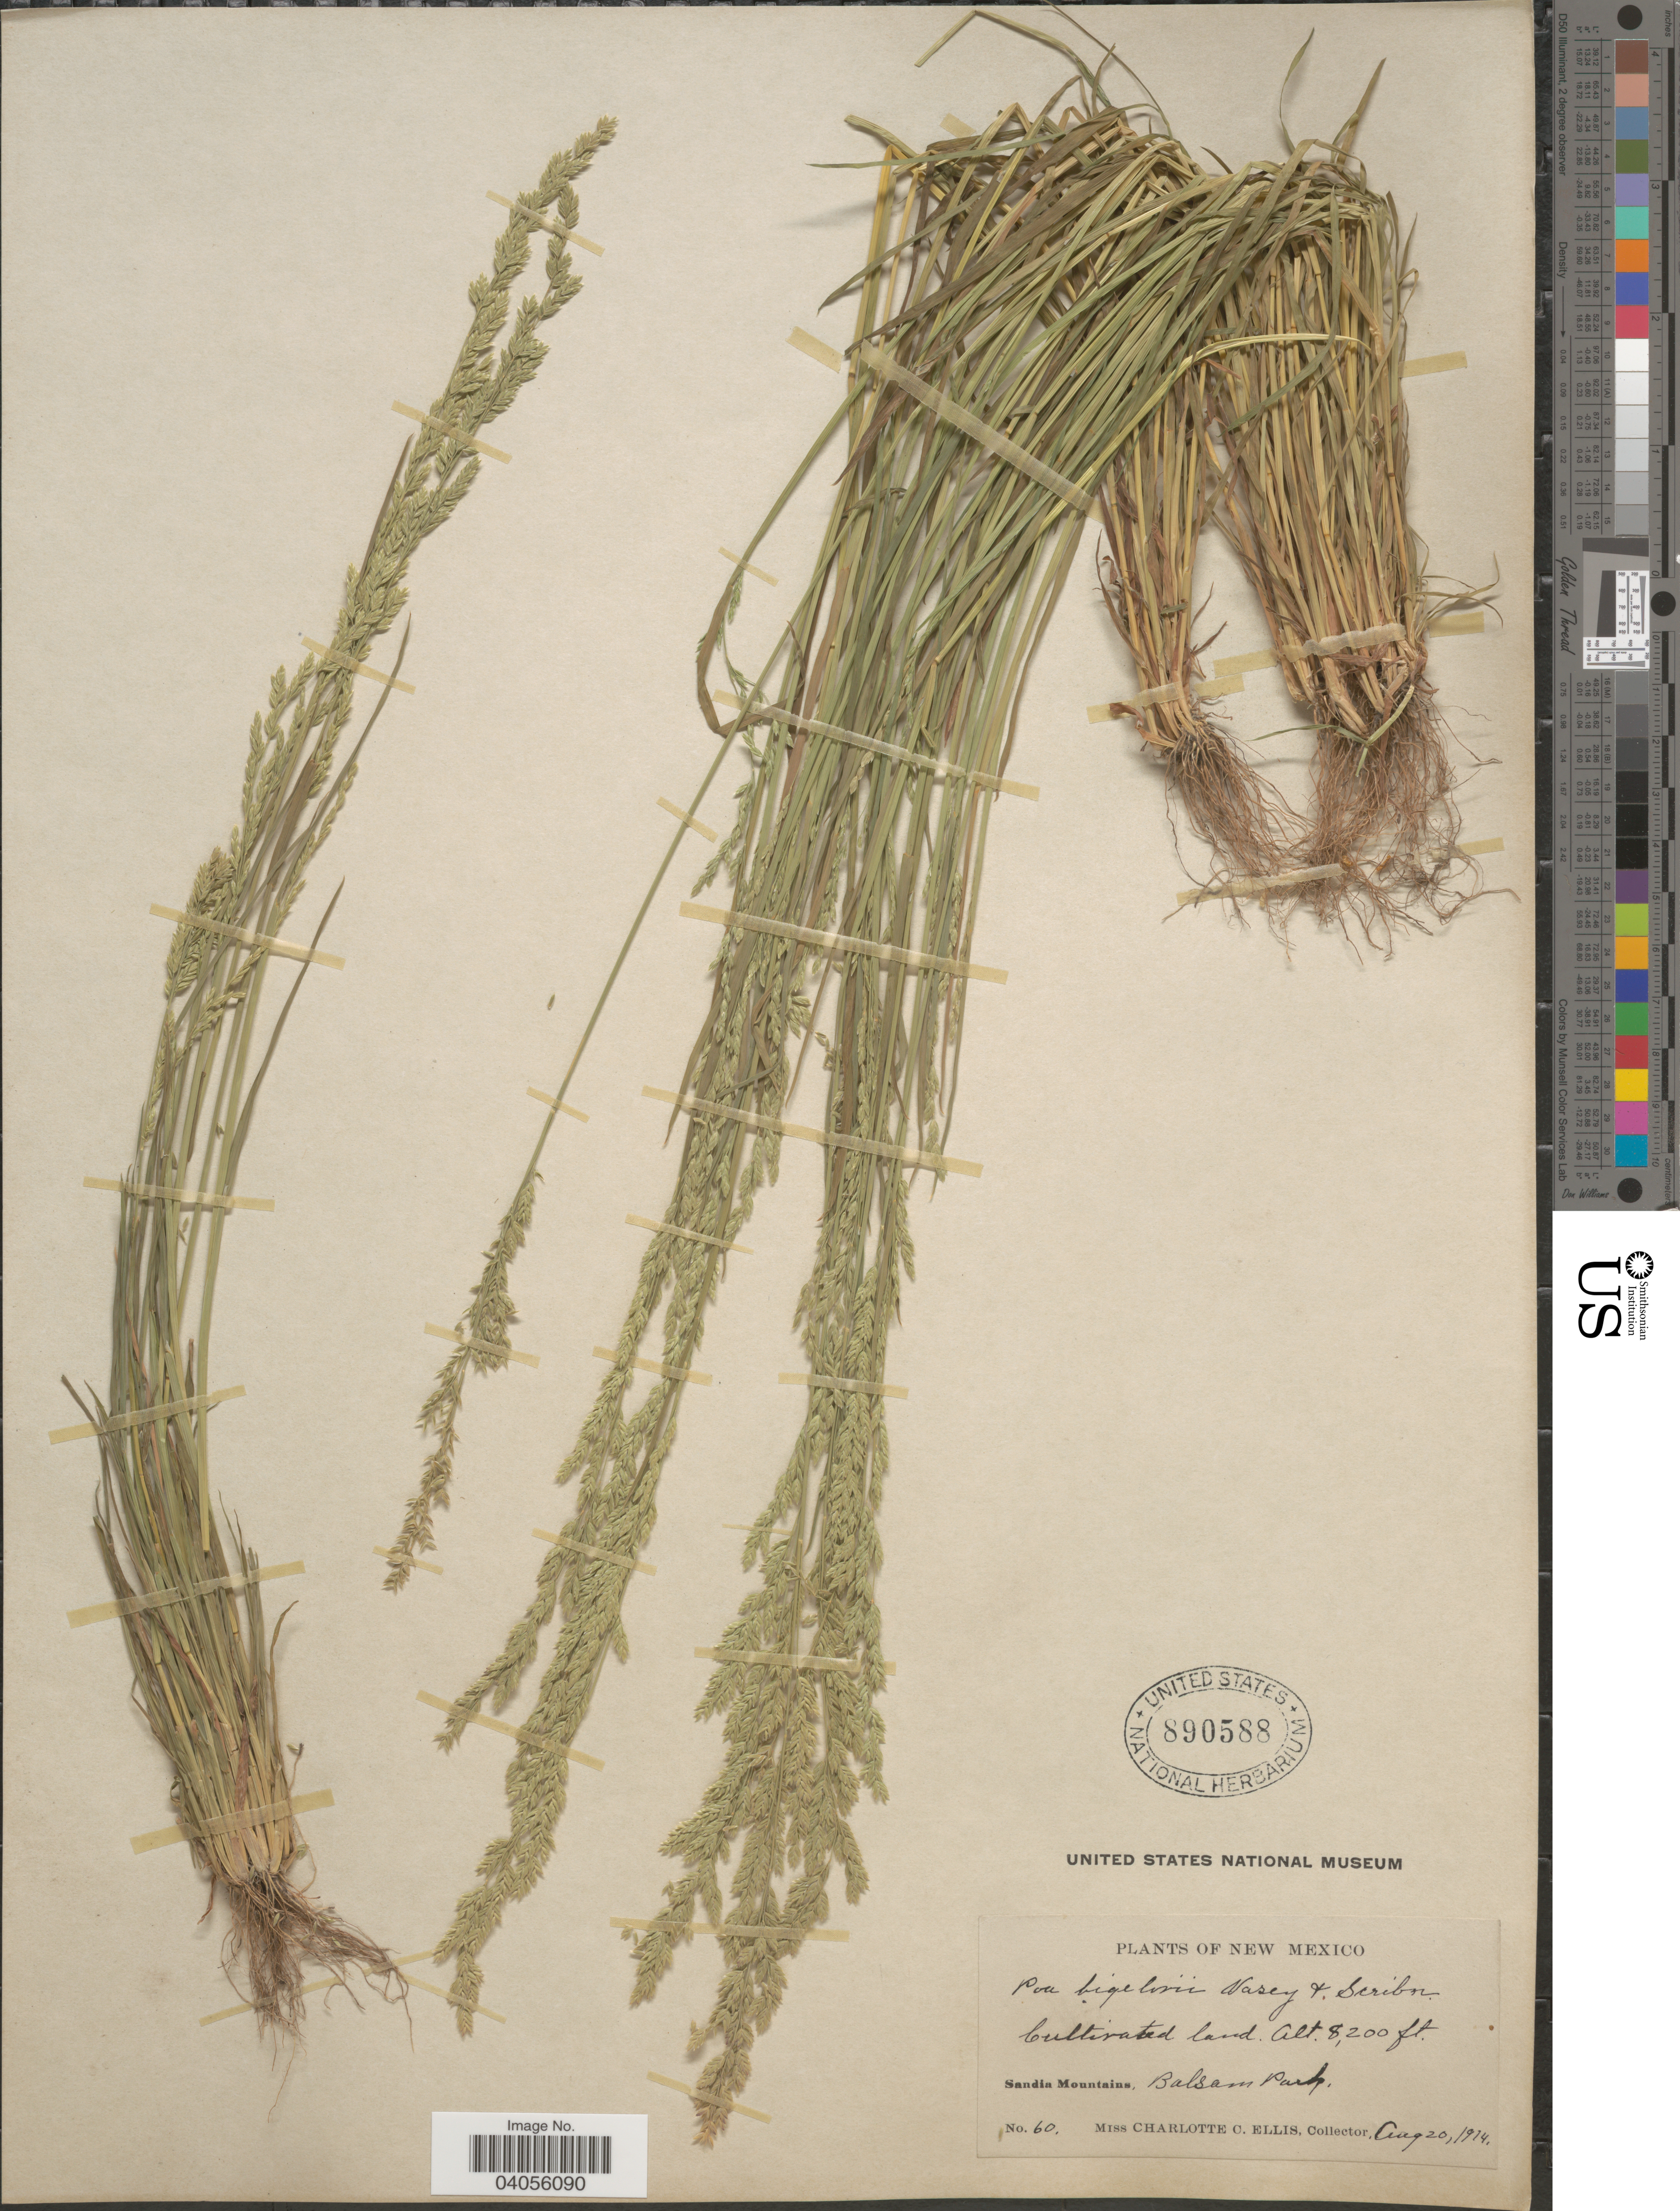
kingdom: Plantae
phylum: Tracheophyta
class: Liliopsida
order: Poales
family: Poaceae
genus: Poa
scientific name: Poa bigelovii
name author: Vasey & Scribn.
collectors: C. C. Ellis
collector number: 60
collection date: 1914-08-20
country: United States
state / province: New Mexico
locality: Cultivated land. Sandia Mountains, Balsam Park.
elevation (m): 2499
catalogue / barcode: US 890588